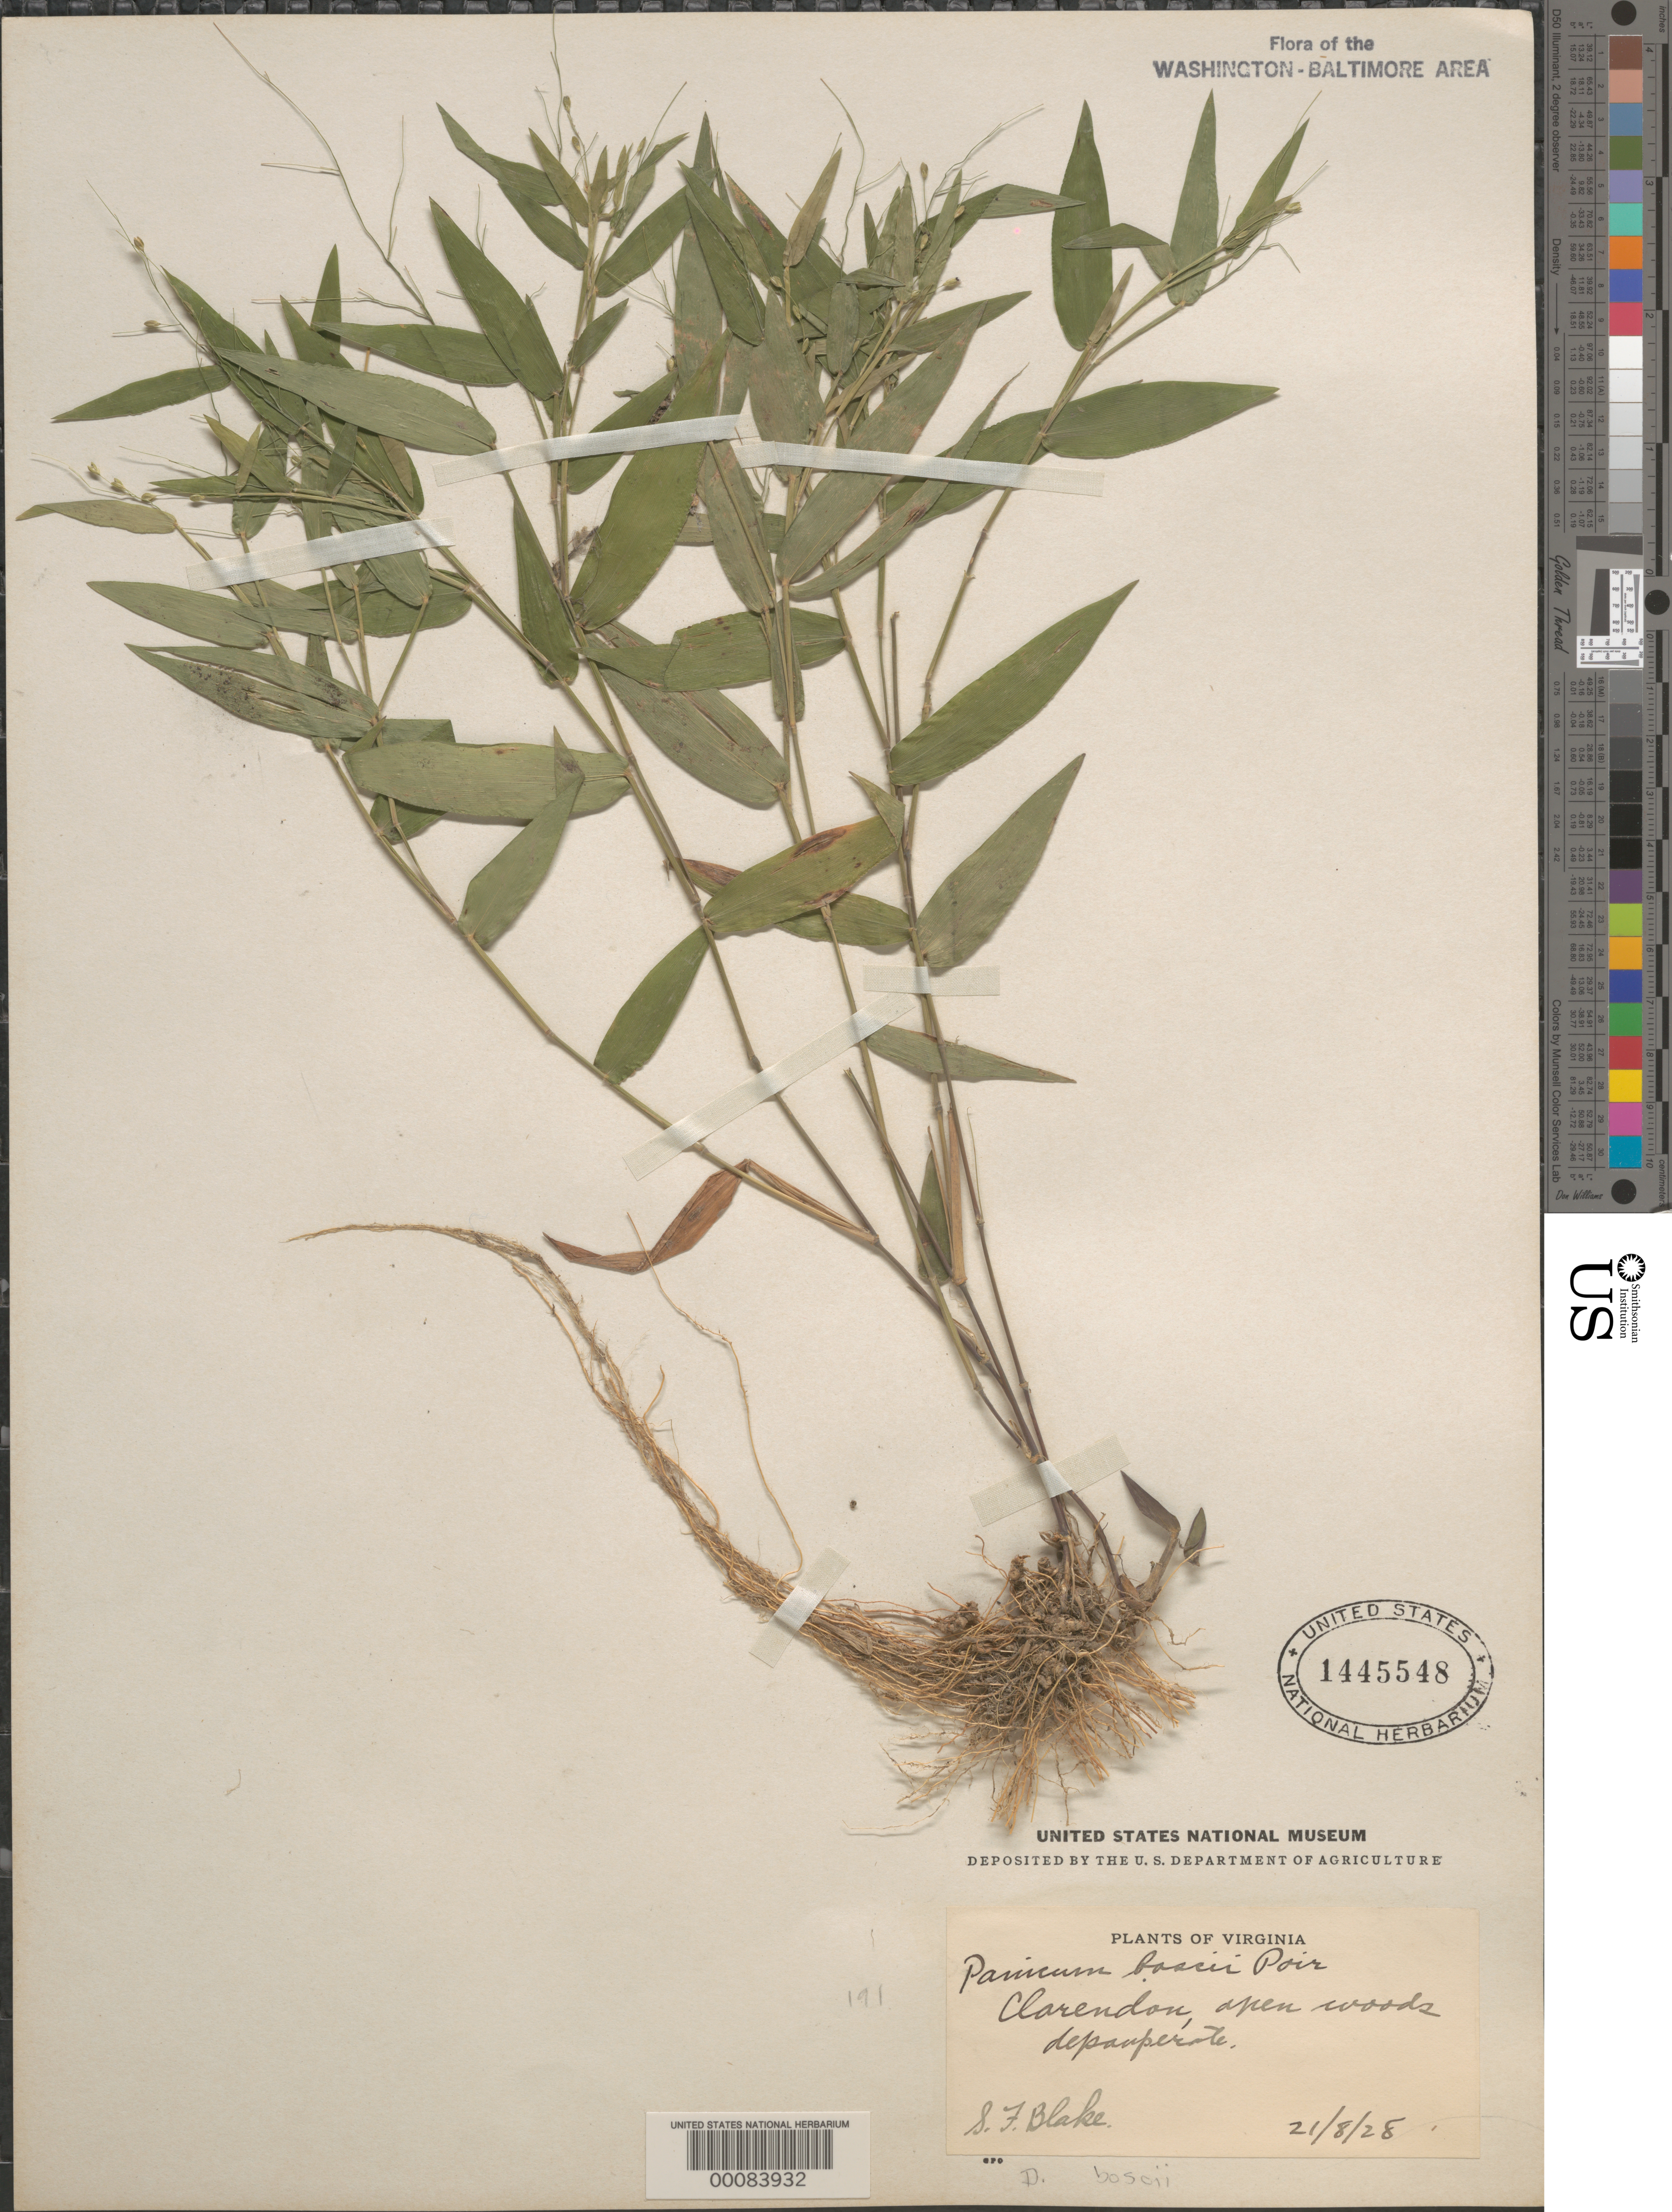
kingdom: Plantae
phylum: Tracheophyta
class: Liliopsida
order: Poales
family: Poaceae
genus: Dichanthelium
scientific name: Dichanthelium boscii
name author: (Poir.) Gould & C.A. Clark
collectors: S. Blake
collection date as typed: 21 Aug 1928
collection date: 1928-08-21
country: United States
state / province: Virginia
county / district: Arlington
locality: Clarendon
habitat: Open woods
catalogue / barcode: US 1445548